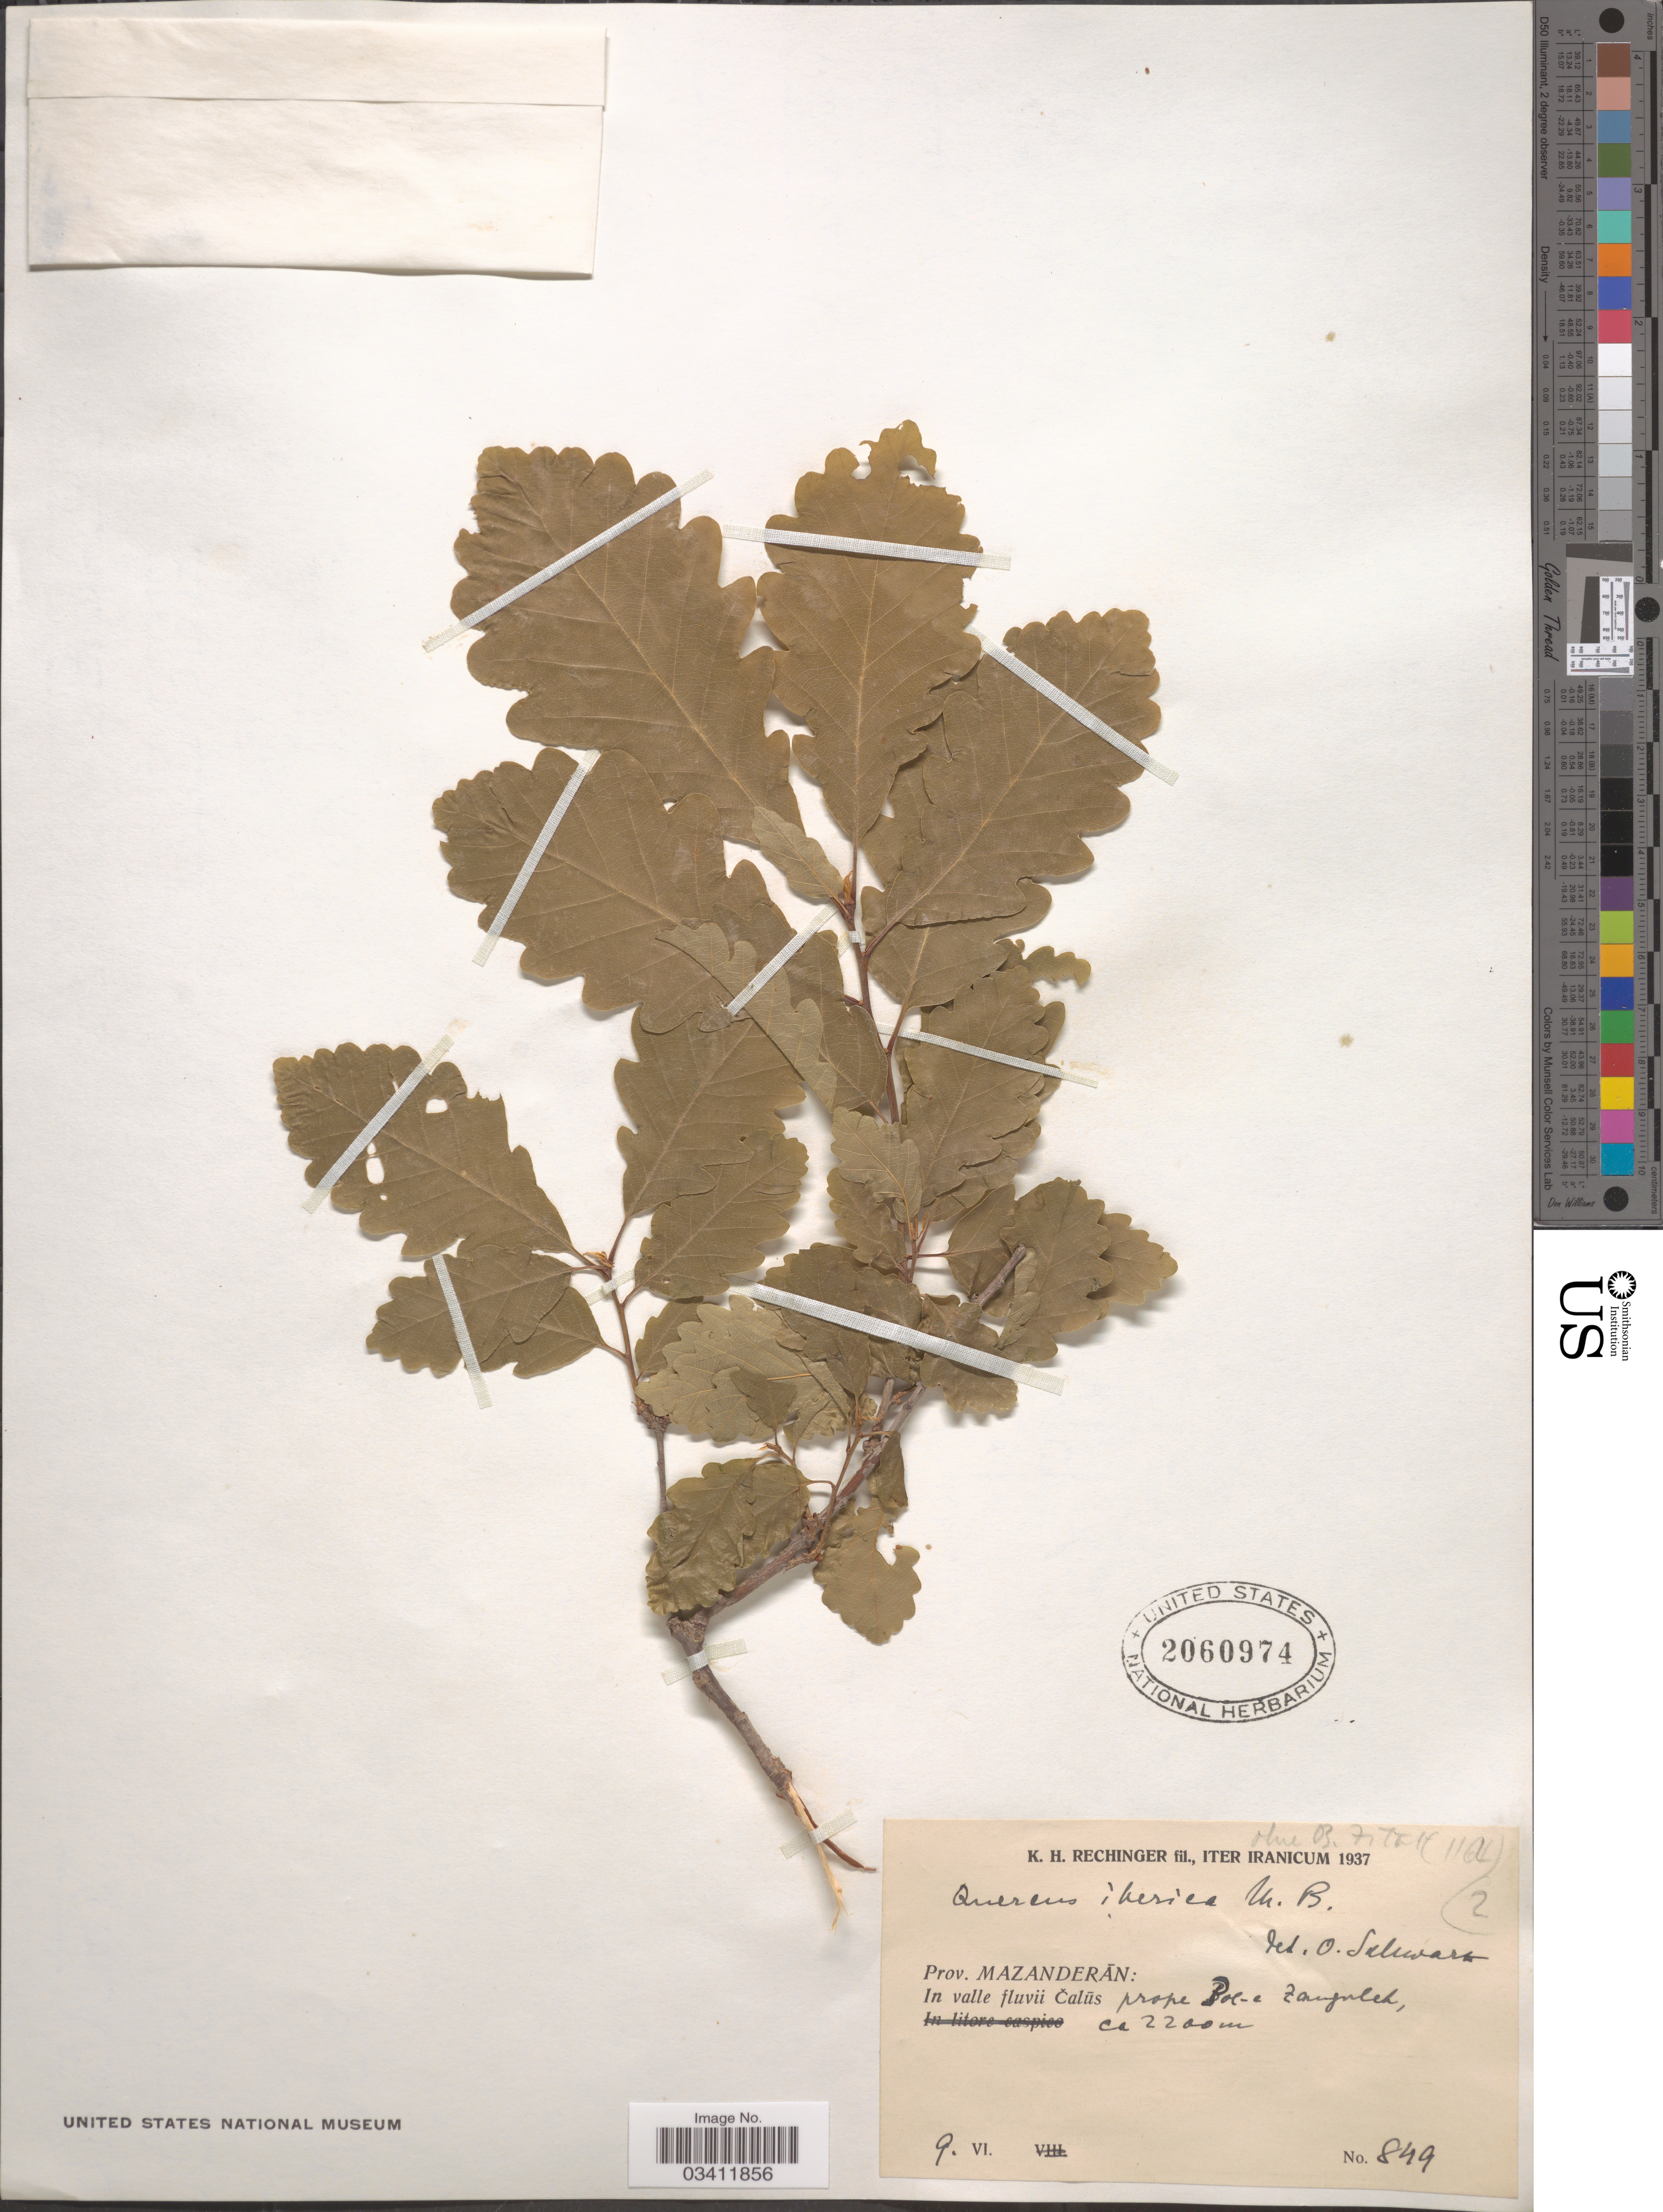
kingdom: Plantae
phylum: Tracheophyta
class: Magnoliopsida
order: Fagales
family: Fagaceae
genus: Quercus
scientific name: Quercus iberica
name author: Steven ex M. Bieb.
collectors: K. H. Rechinger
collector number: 849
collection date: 1937-06-09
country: Iran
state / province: Mazandaran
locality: Prov. Mazanderān: In valle fluvii Čalūs prope Pol-e Zanguleh.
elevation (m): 2200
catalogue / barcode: US 2060974